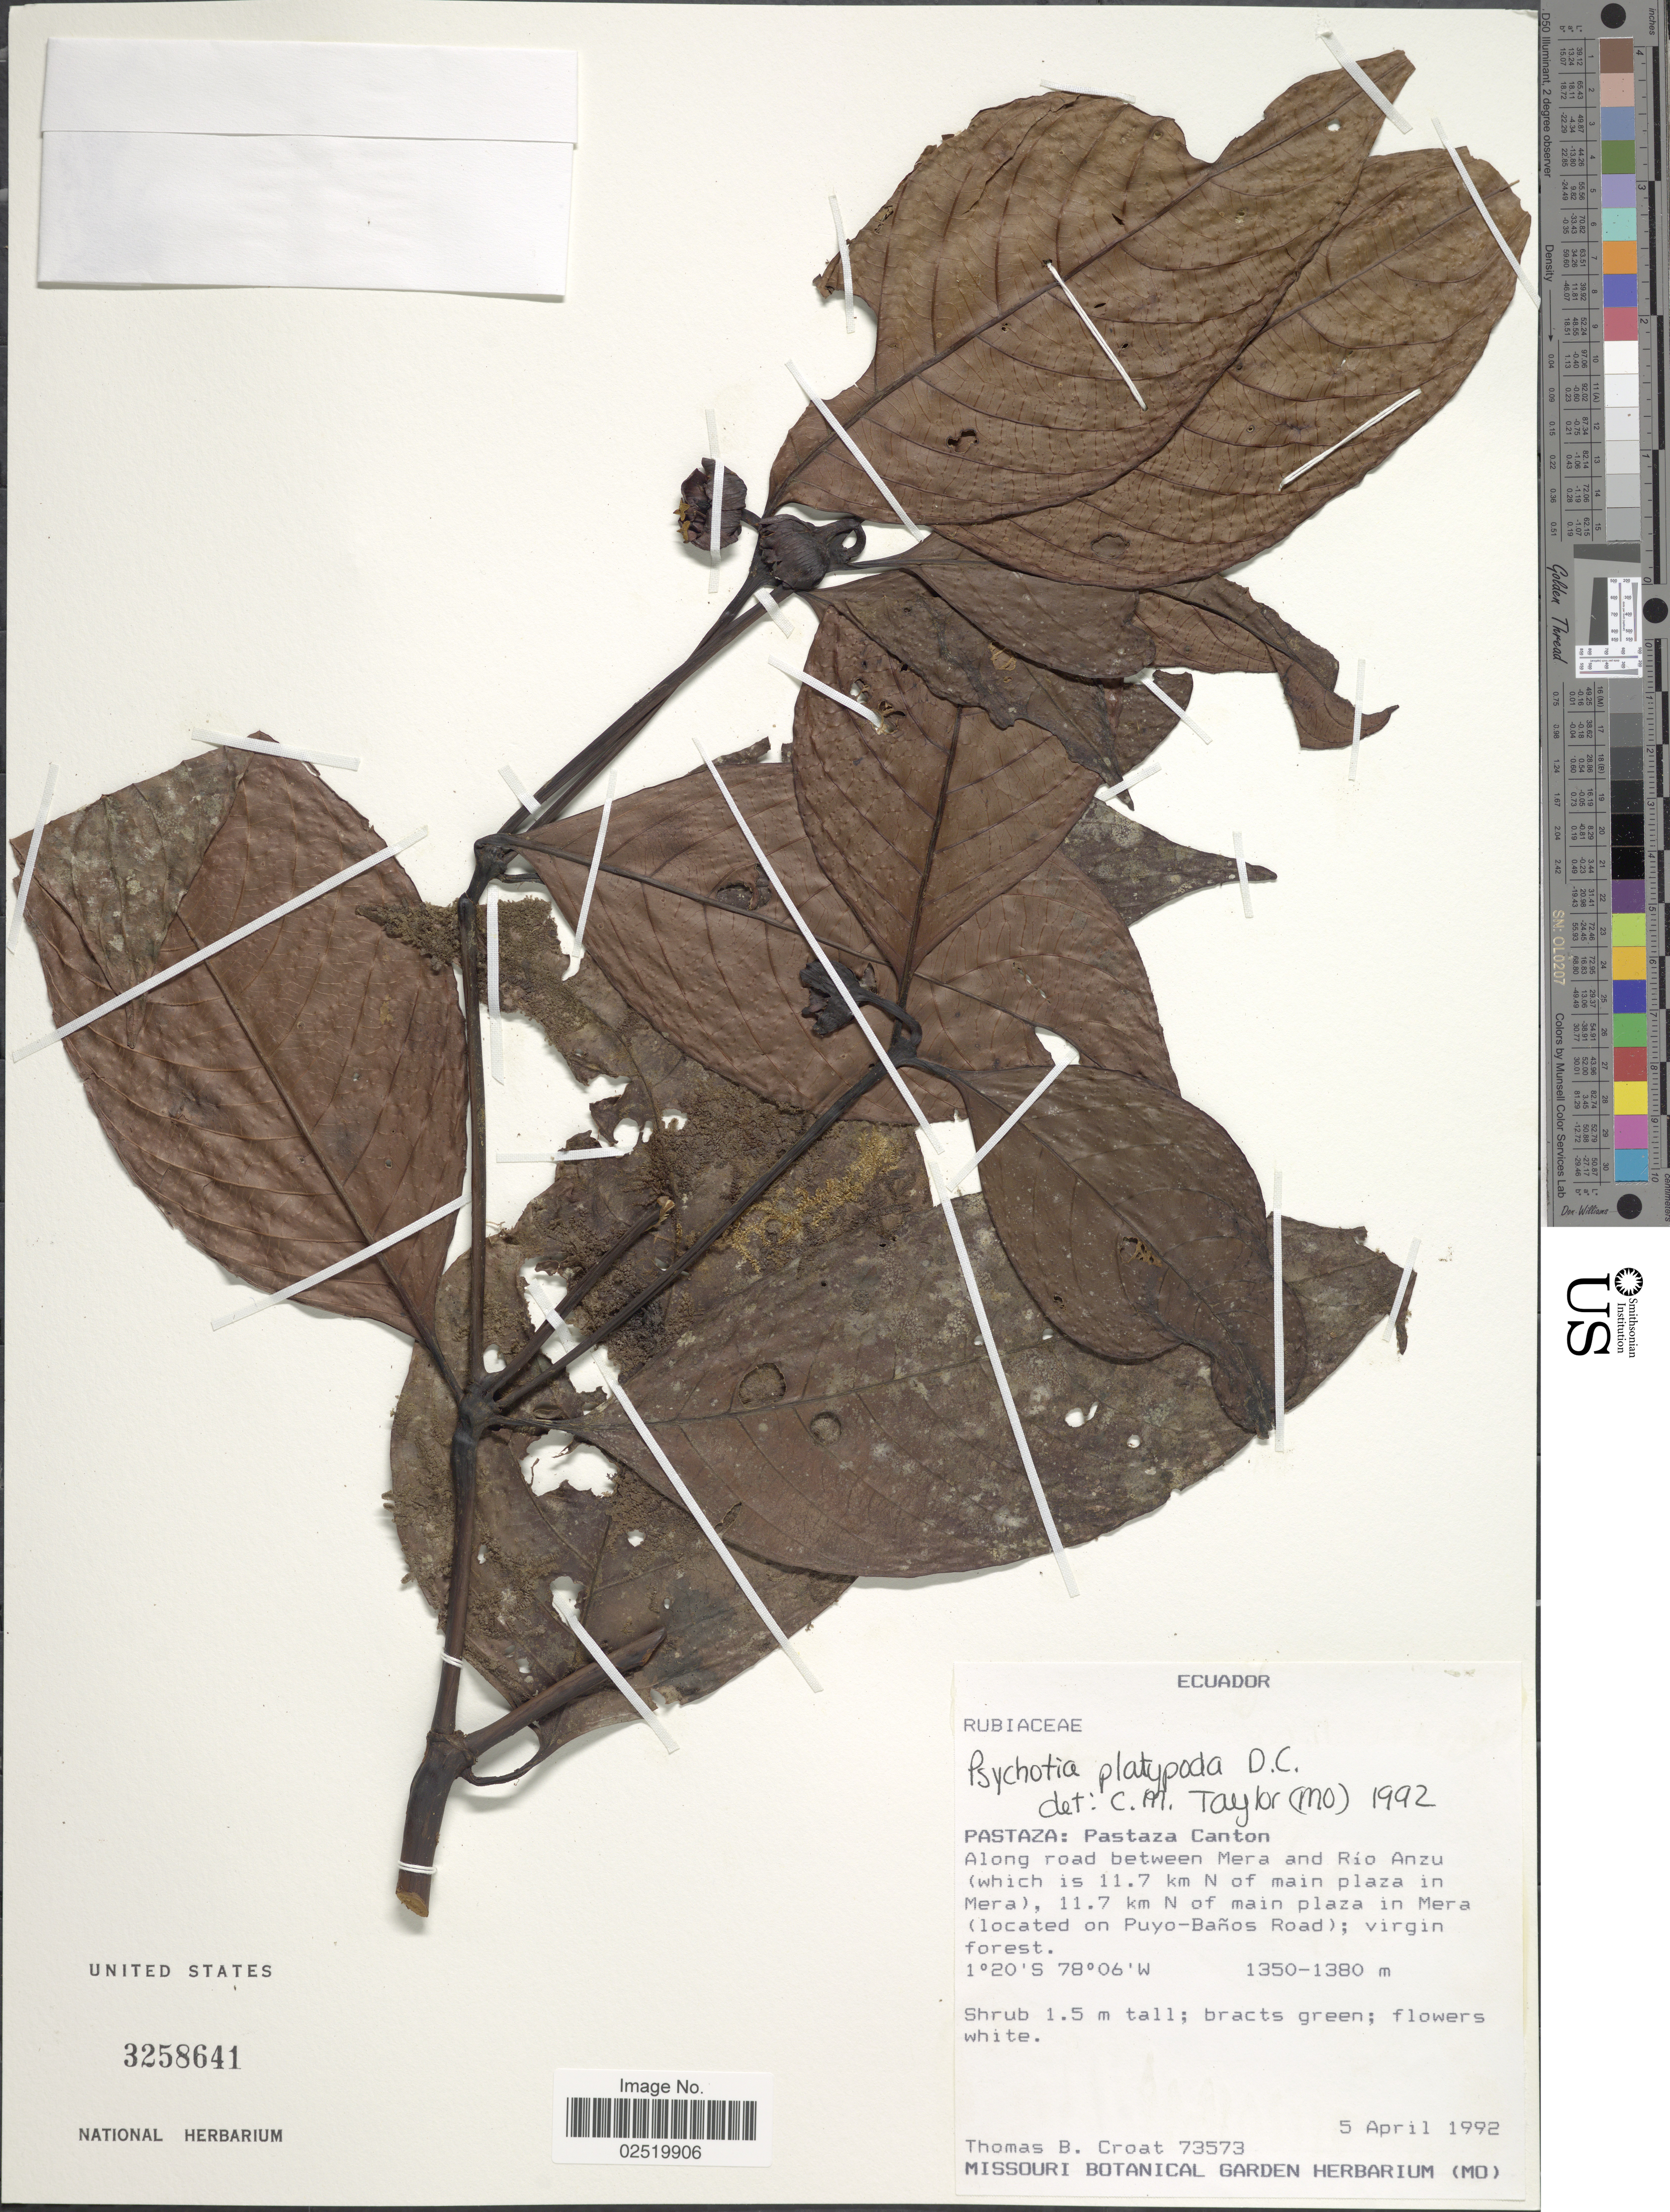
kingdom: Plantae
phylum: Tracheophyta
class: Magnoliopsida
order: Gentianales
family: Rubiaceae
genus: Psychotria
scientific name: Psychotria platypoda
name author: DC.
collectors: T. B. Croat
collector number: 73573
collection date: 1992-04-05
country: Ecuador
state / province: Pastaza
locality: Pastaza Canton. Along road between Mera and Rio Anzu (which is 11.7 km N of main plaza in Mera0, 11.7 km N of main plaza in Mera (located on Puyo-Banos Road)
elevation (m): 1350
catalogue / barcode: US 3258641